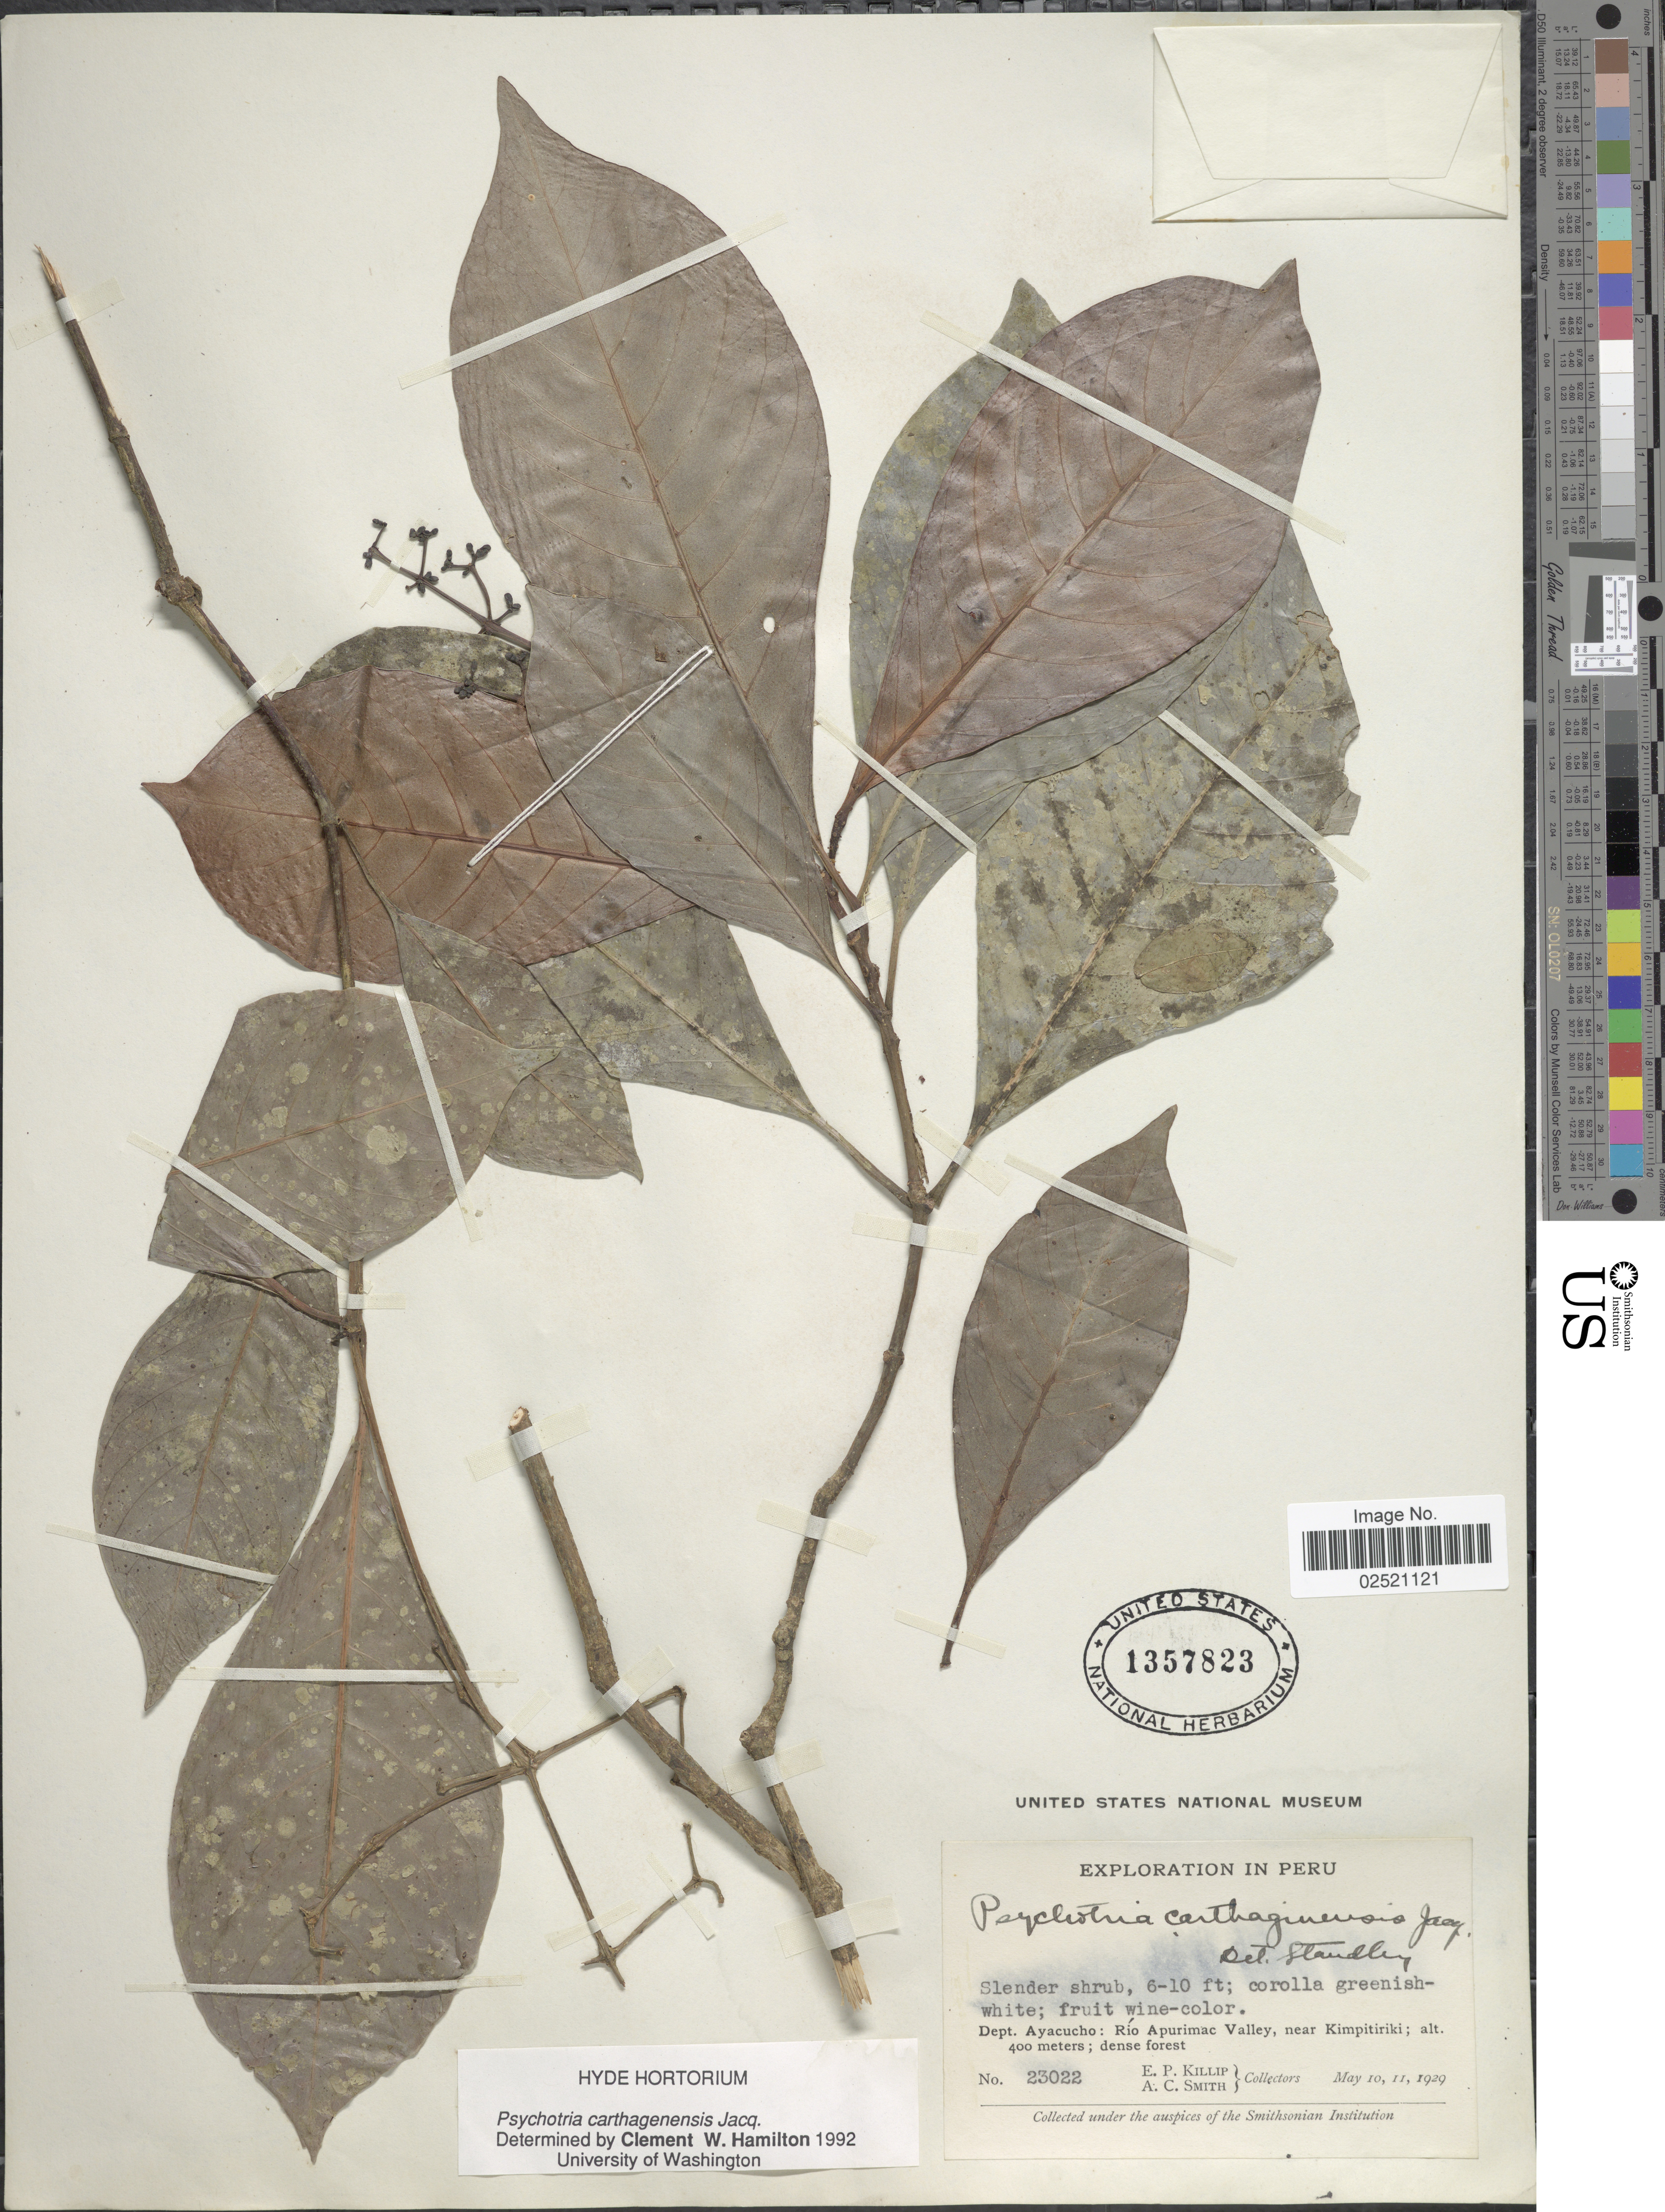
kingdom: Plantae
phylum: Tracheophyta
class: Magnoliopsida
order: Gentianales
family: Rubiaceae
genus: Psychotria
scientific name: Psychotria carthagenensis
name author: Jacq.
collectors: E. P. Killip & A. C. Smith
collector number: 23022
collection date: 1929-05-10/1929-05-11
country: Peru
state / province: Ayacucho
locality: Rio Apurimac Valley, near Kimpitiriki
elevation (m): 400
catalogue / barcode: US 1357823